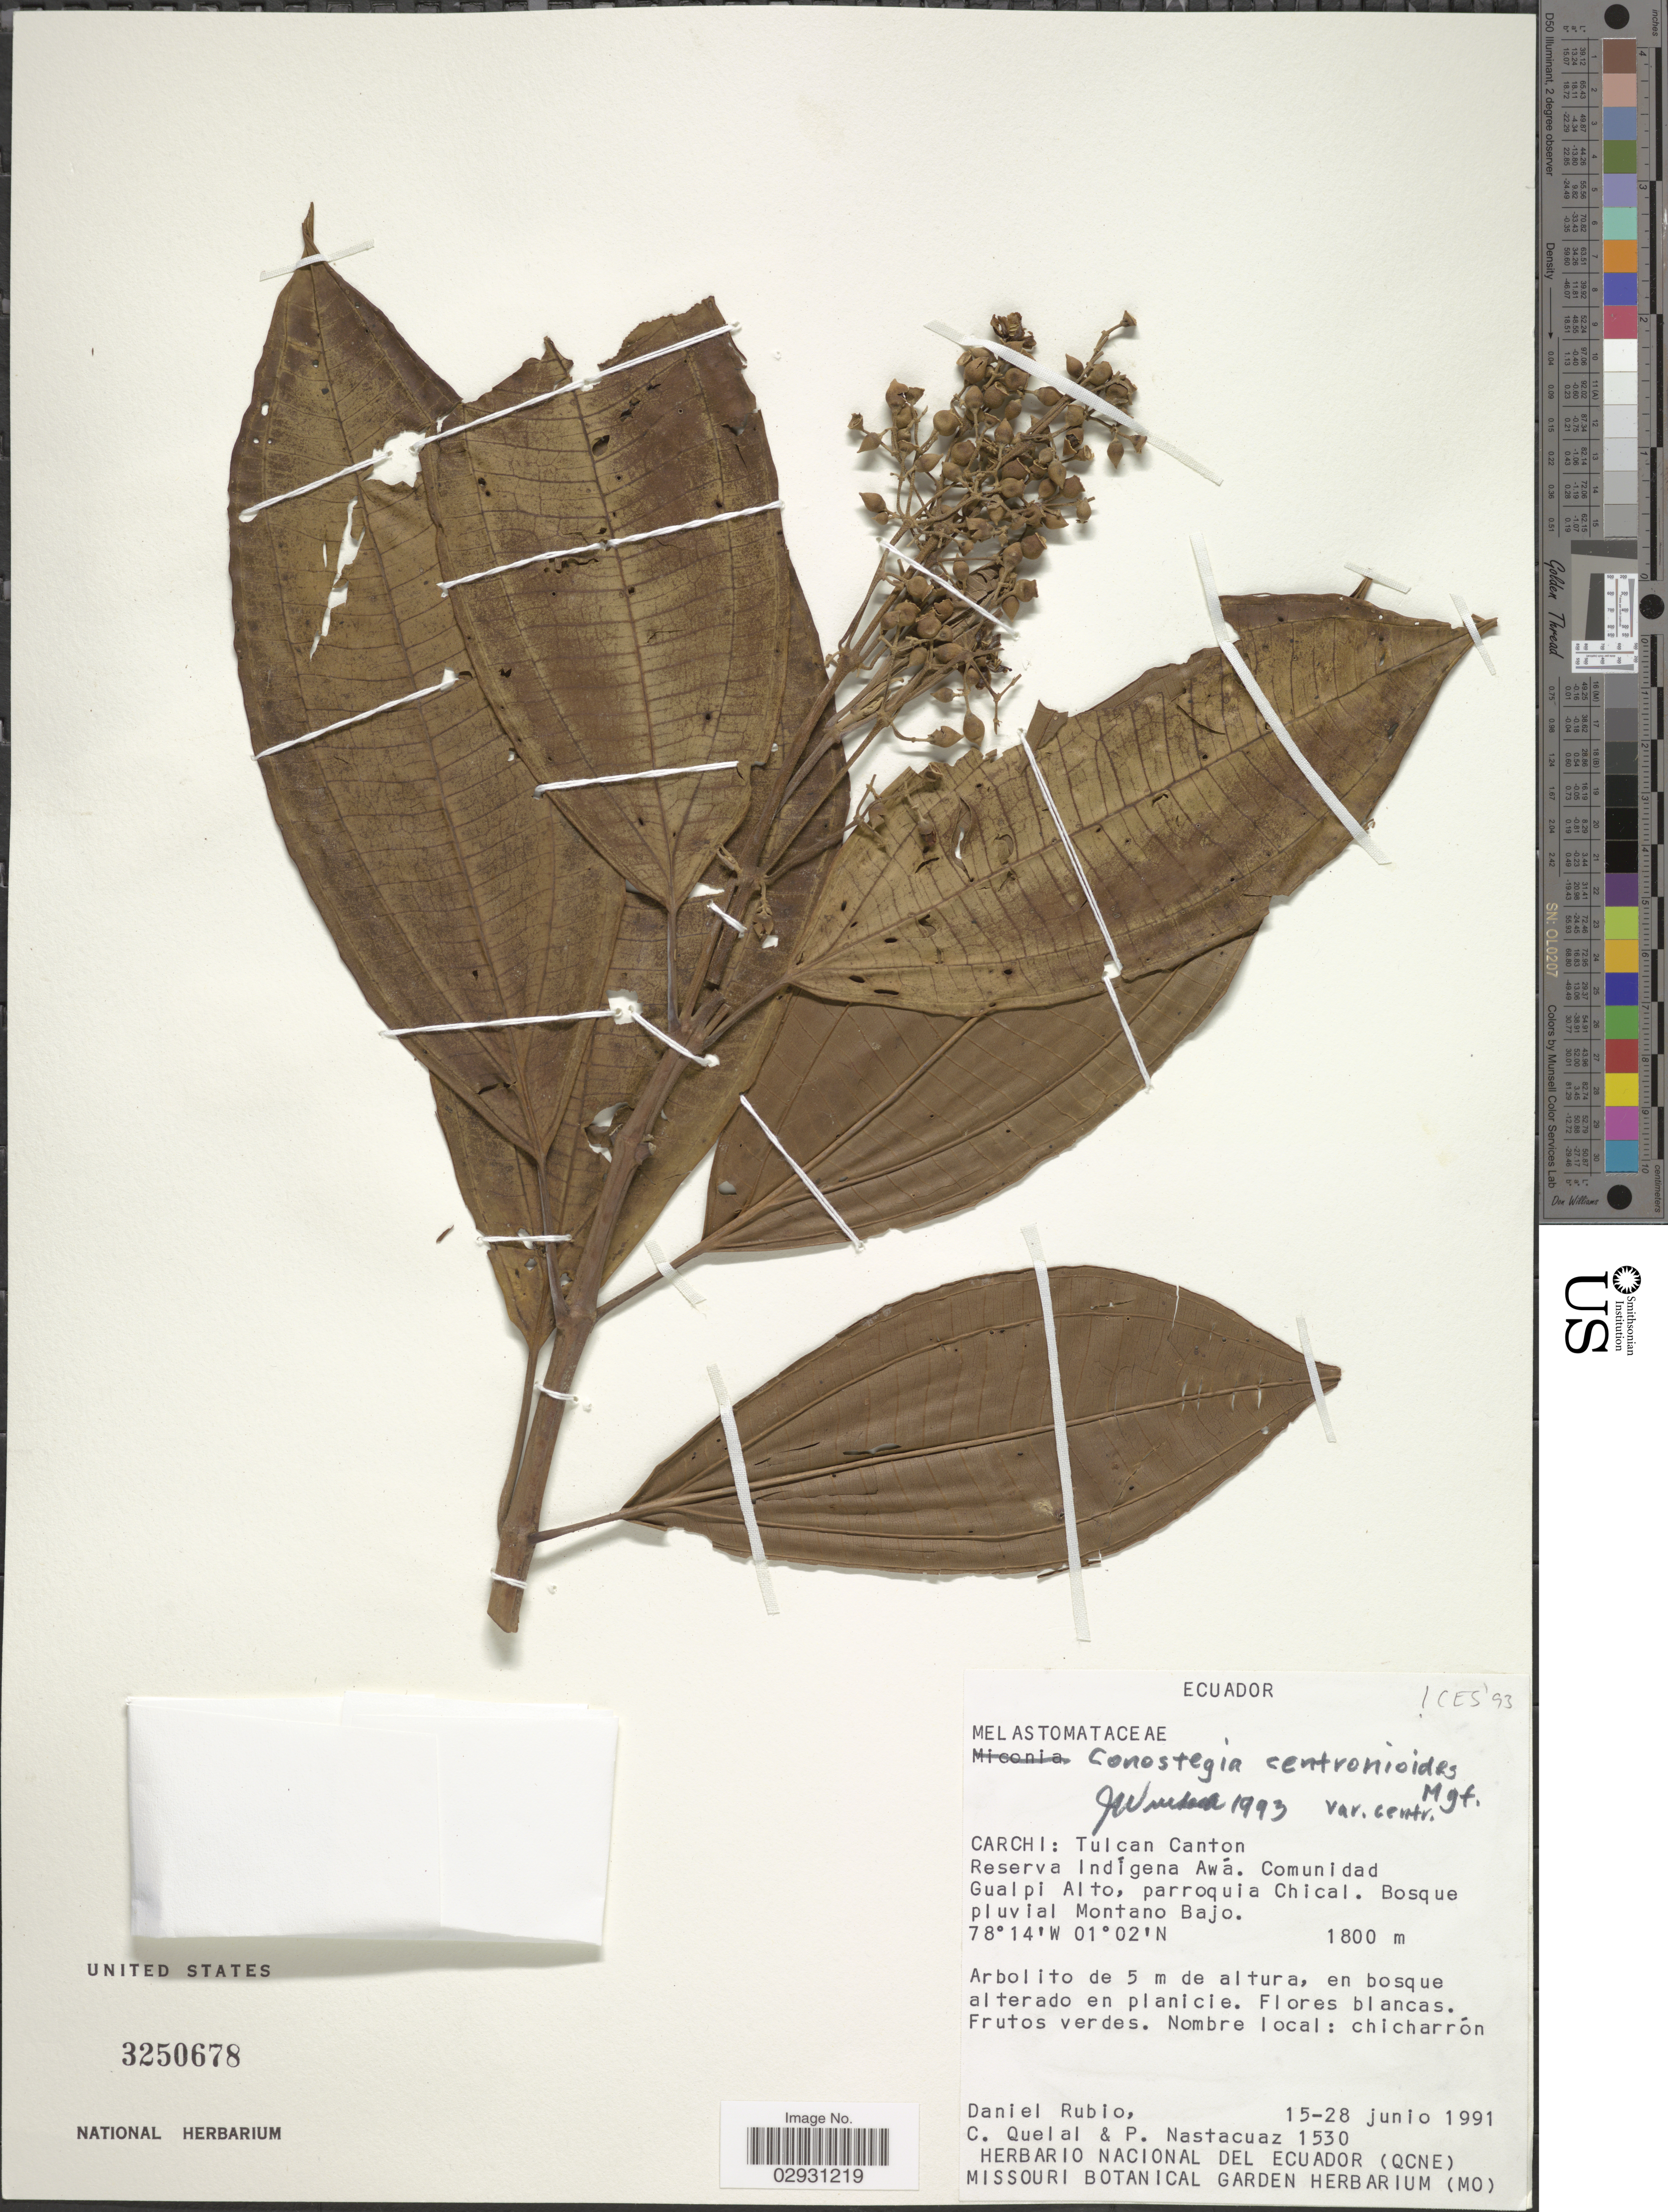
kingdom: Plantae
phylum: Tracheophyta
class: Magnoliopsida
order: Myrtales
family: Melastomataceae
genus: Conostegia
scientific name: Conostegia centronioides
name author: Markgr.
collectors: D. Rubio, C. Quelal & P. Nastacuaz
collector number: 1530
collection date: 1991-06-15/1991-06-28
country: Ecuador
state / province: Carchi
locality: Tulcan Canton. Reserva Indígena Awá. Comunidad Gualpi Alto, parroquia Chical. Bosque pluvial Montano Bajo.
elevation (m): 1800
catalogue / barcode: US 3250678